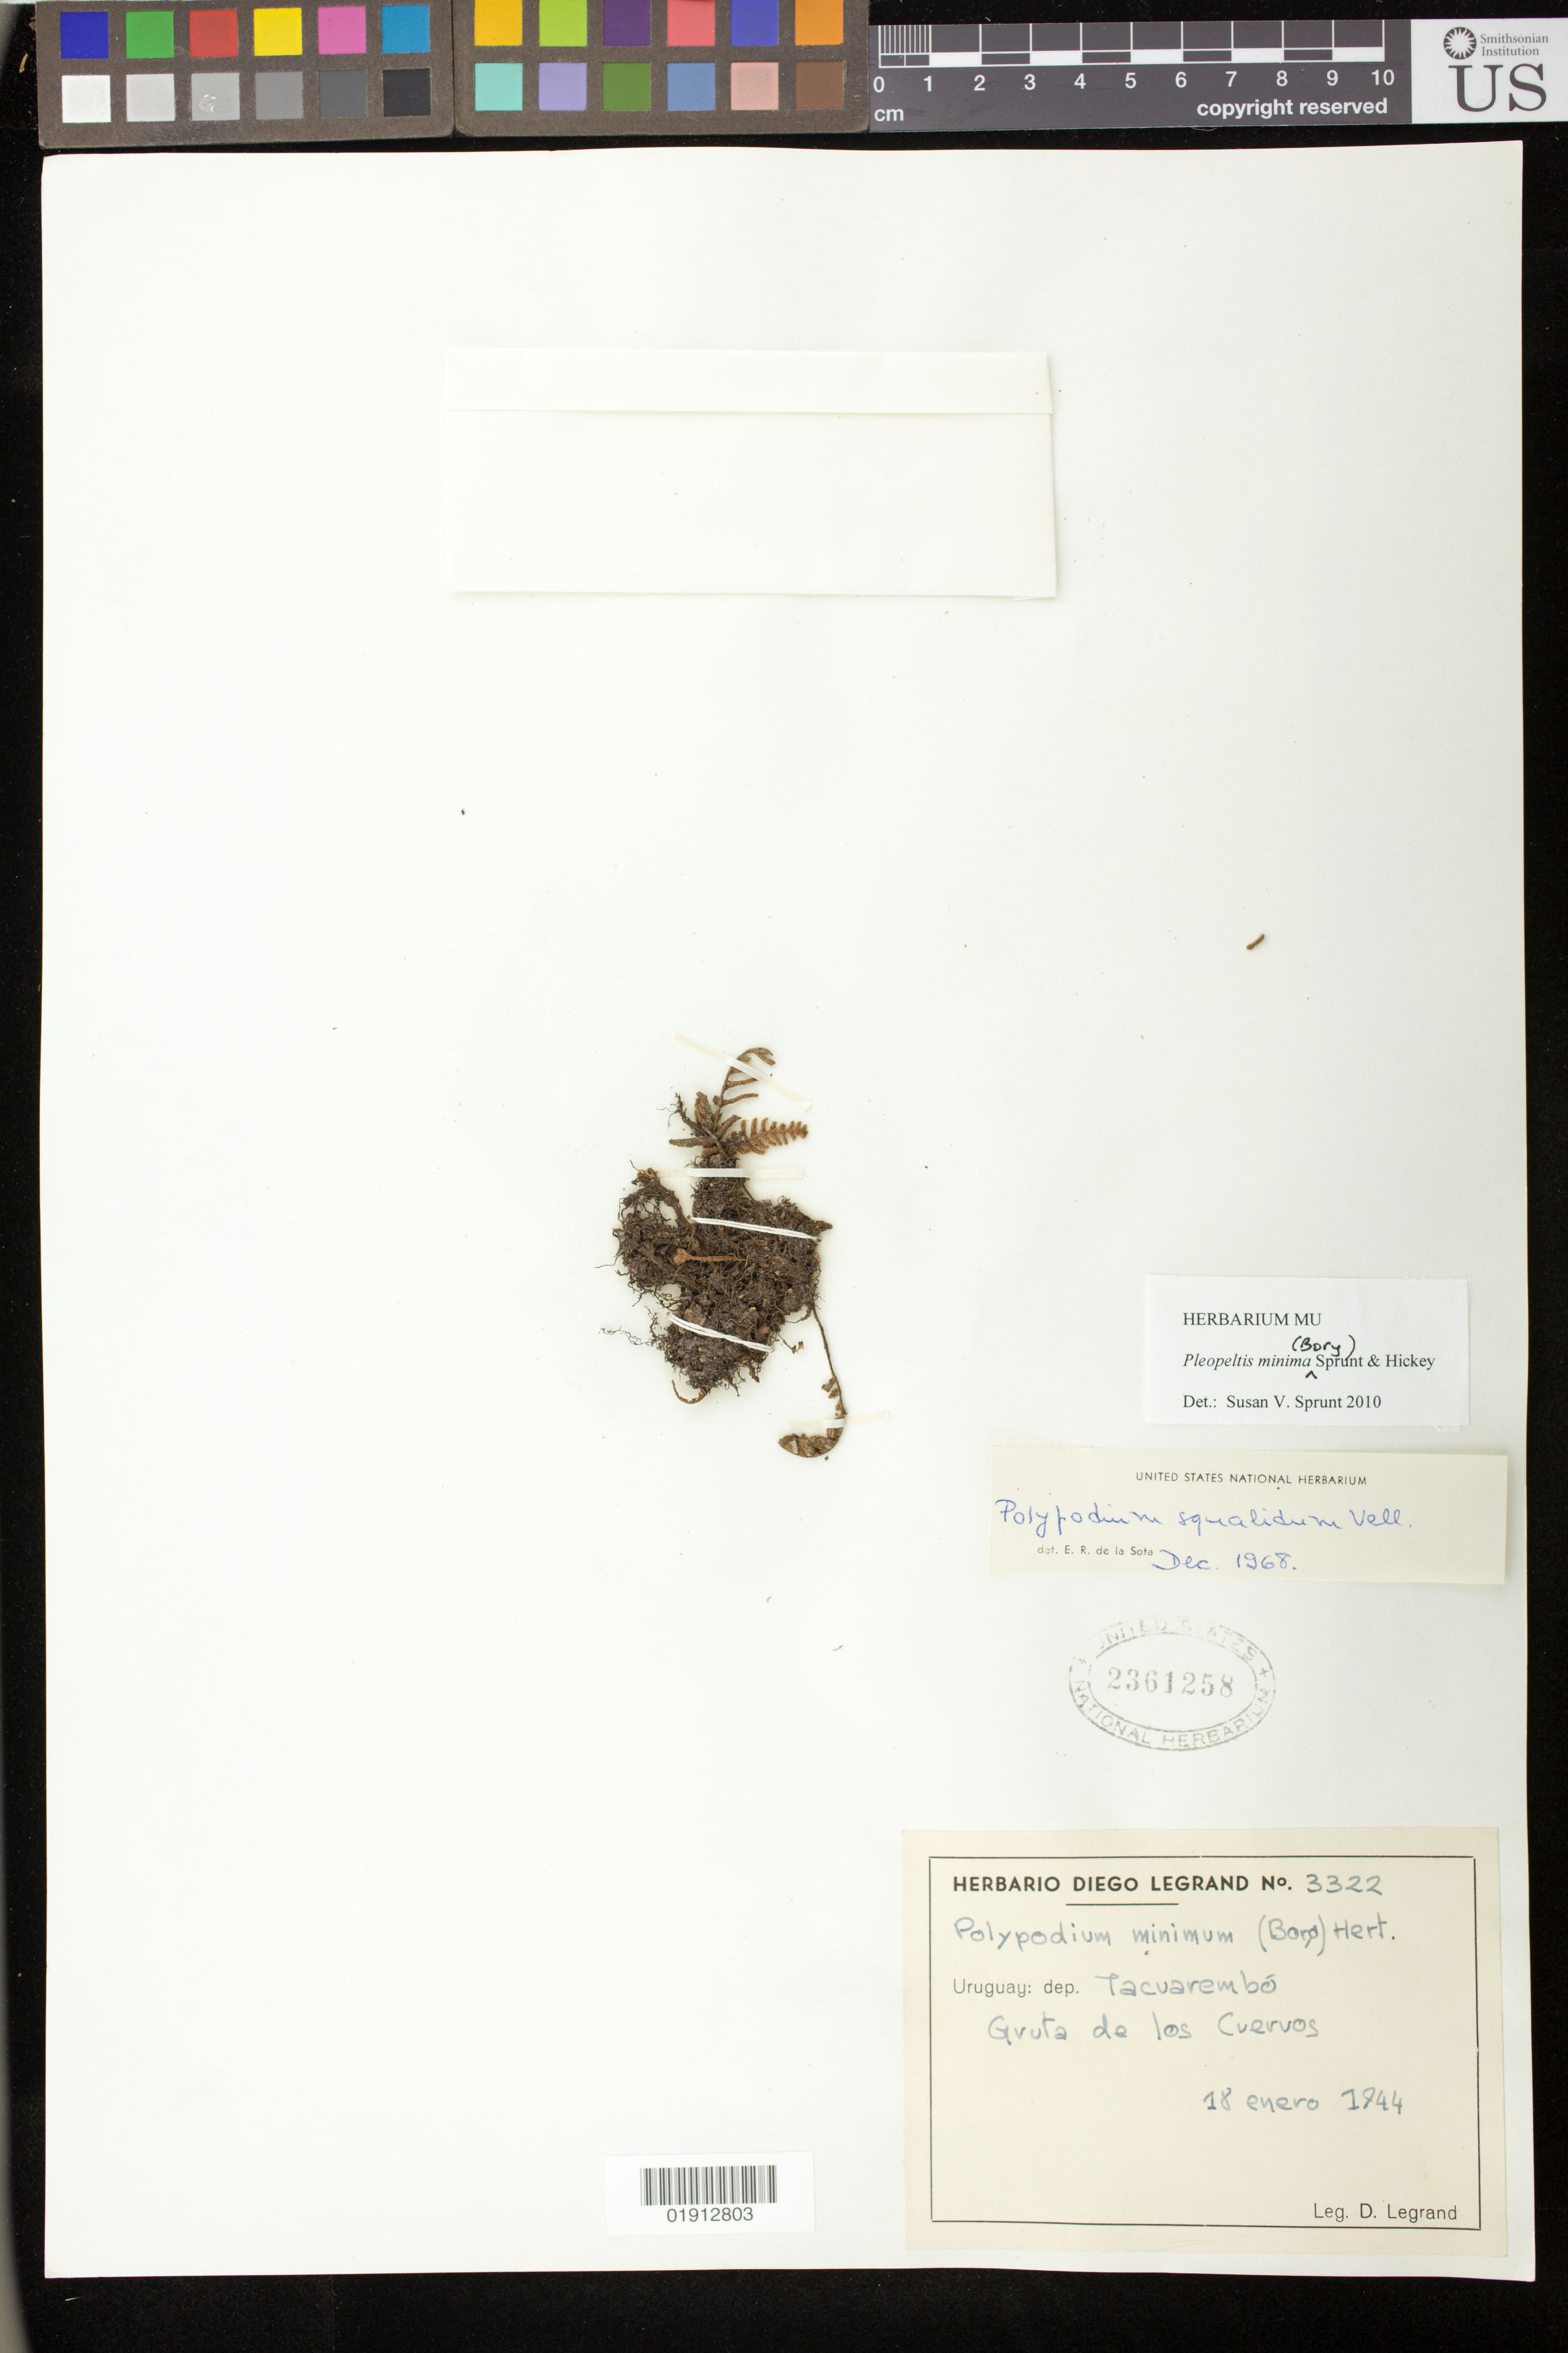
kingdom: Plantae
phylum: Tracheophyta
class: Polypodiopsida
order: Polypodiales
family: Polypodiaceae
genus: Pleopeltis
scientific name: Pleopeltis minima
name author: (Bory) J. Prado & R. Y. Hirai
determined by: Sprunt, S. V.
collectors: D. Legrand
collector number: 3322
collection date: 1944-01-18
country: Uruguay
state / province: Tacuarembó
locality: Gruta de los Cuervos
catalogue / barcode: US 2361258